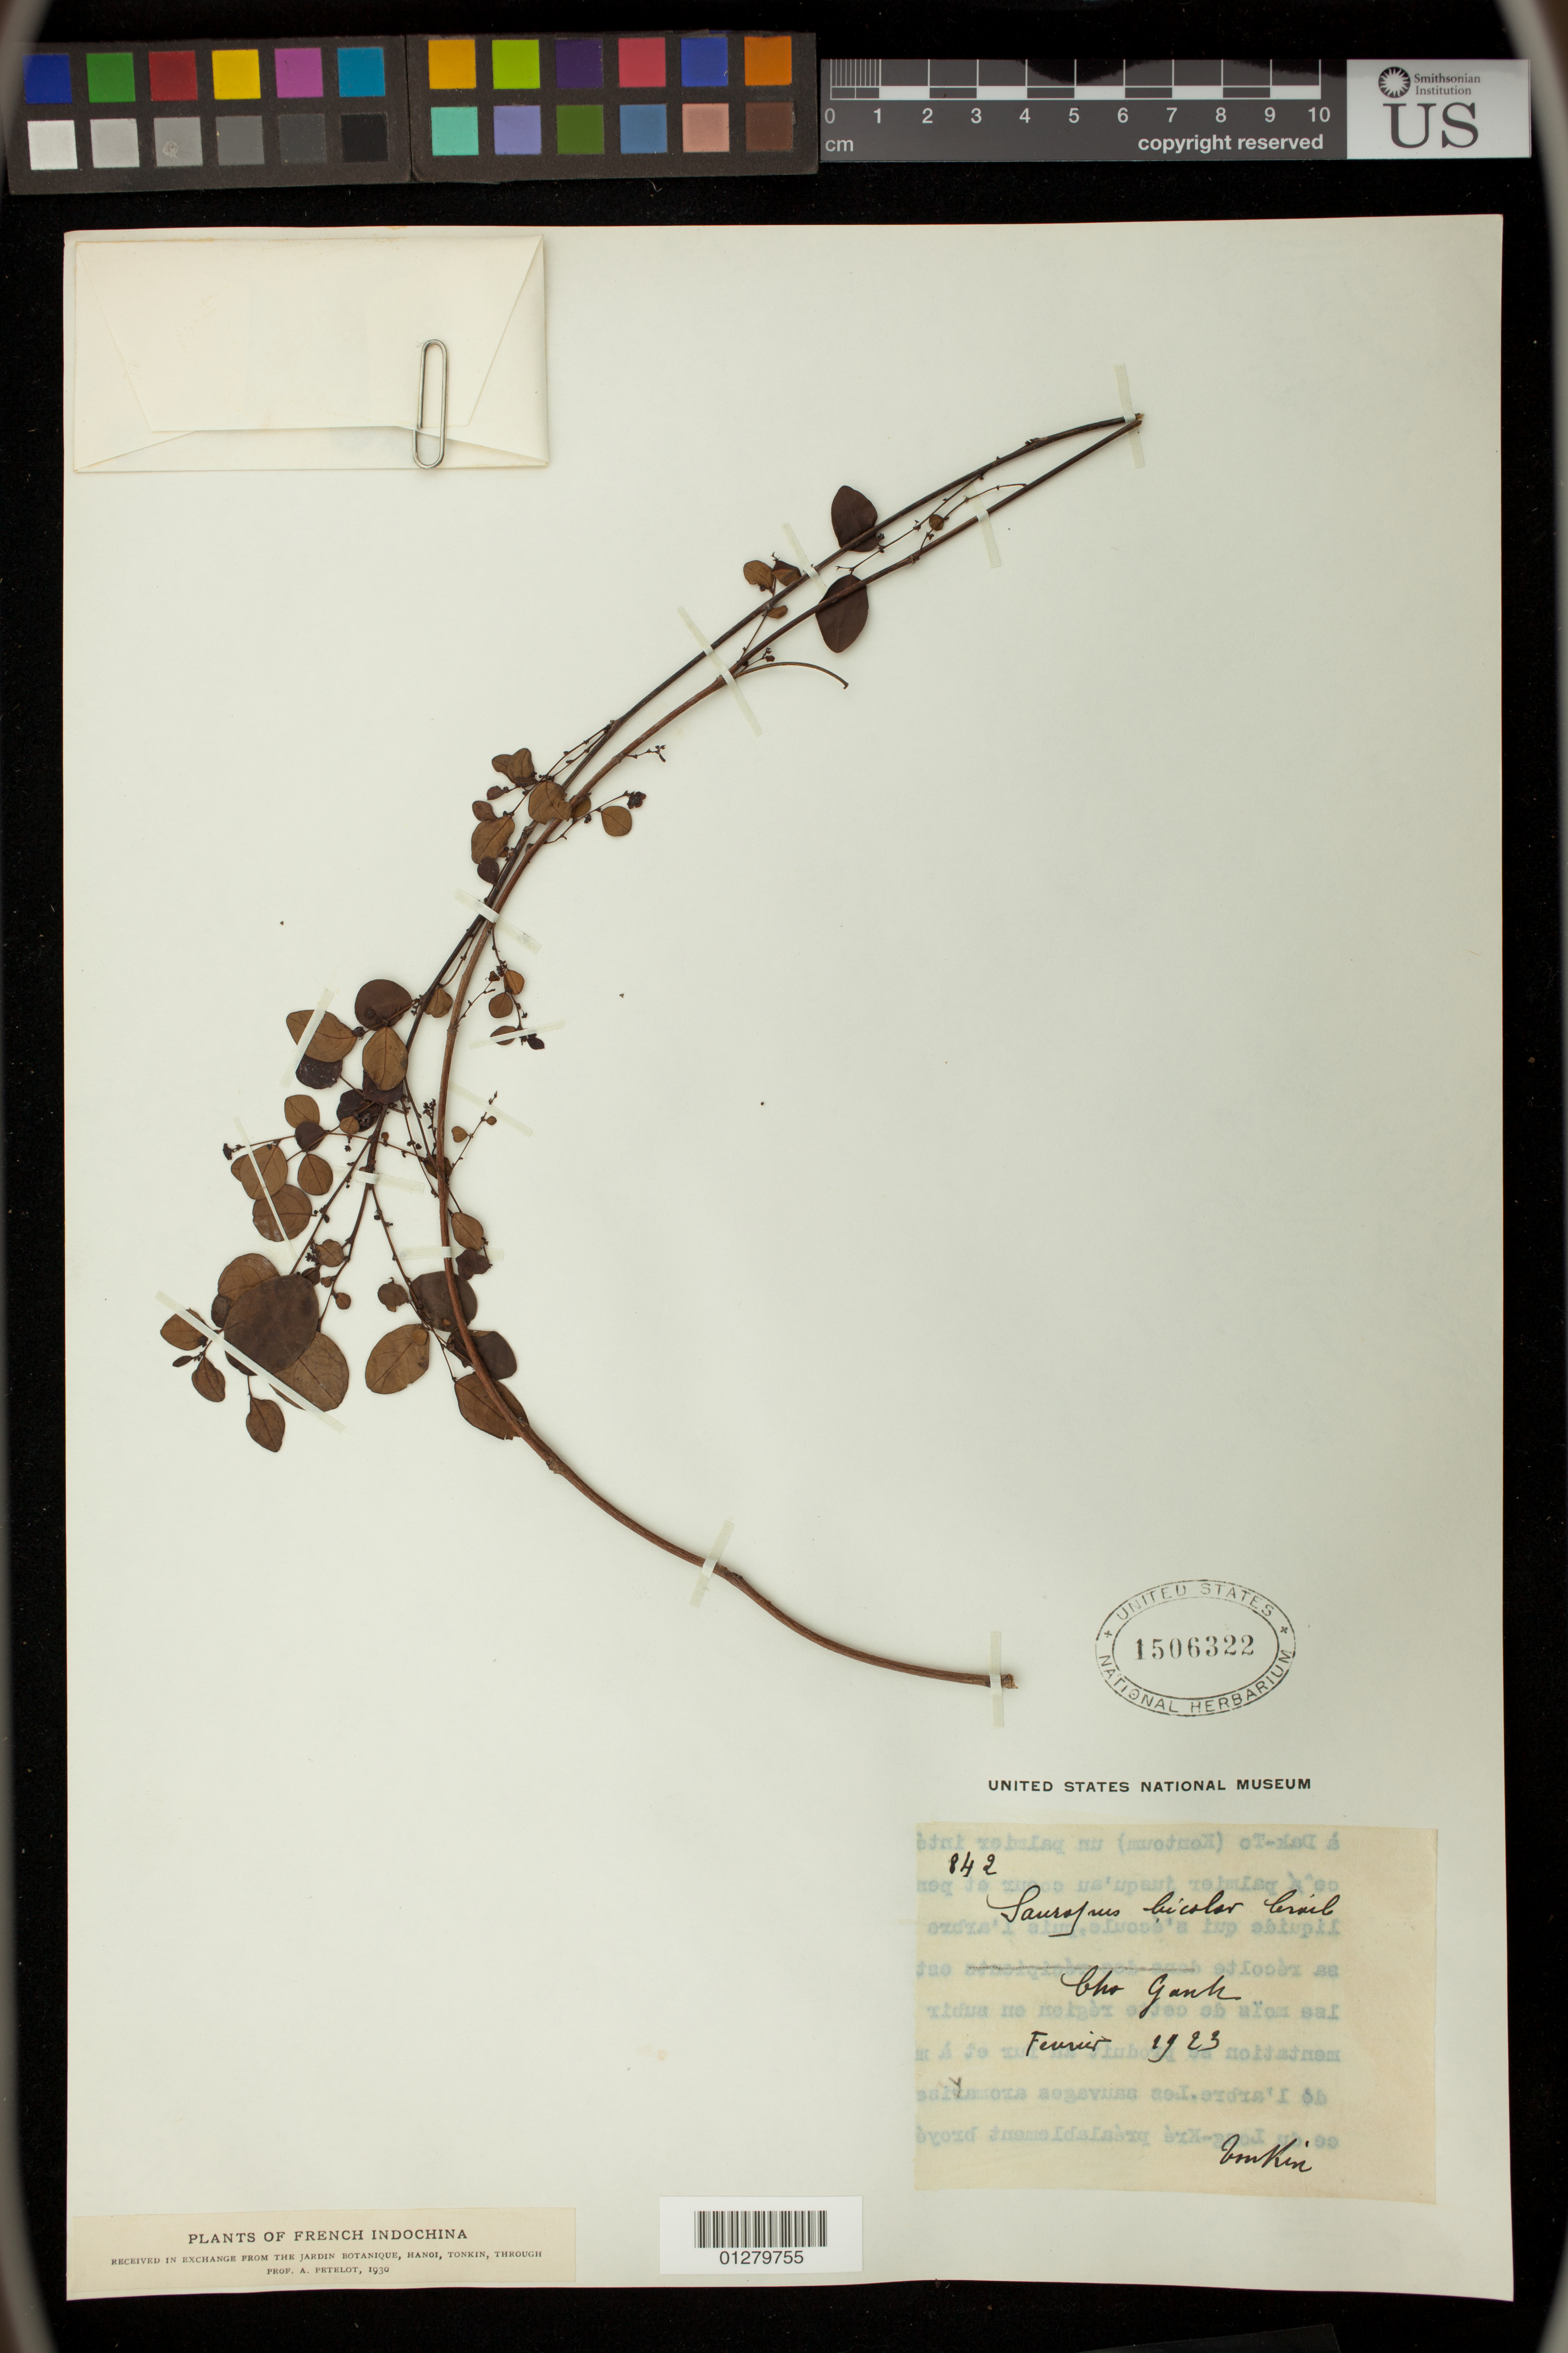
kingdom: Plantae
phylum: Tracheophyta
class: Magnoliopsida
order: Malpighiales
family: Phyllanthaceae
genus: Sauropus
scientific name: Sauropus bicolor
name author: Craib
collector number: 842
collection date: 1923-02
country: Vietnam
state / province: Ninh Binh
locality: Cho Ganh,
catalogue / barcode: US 1506322